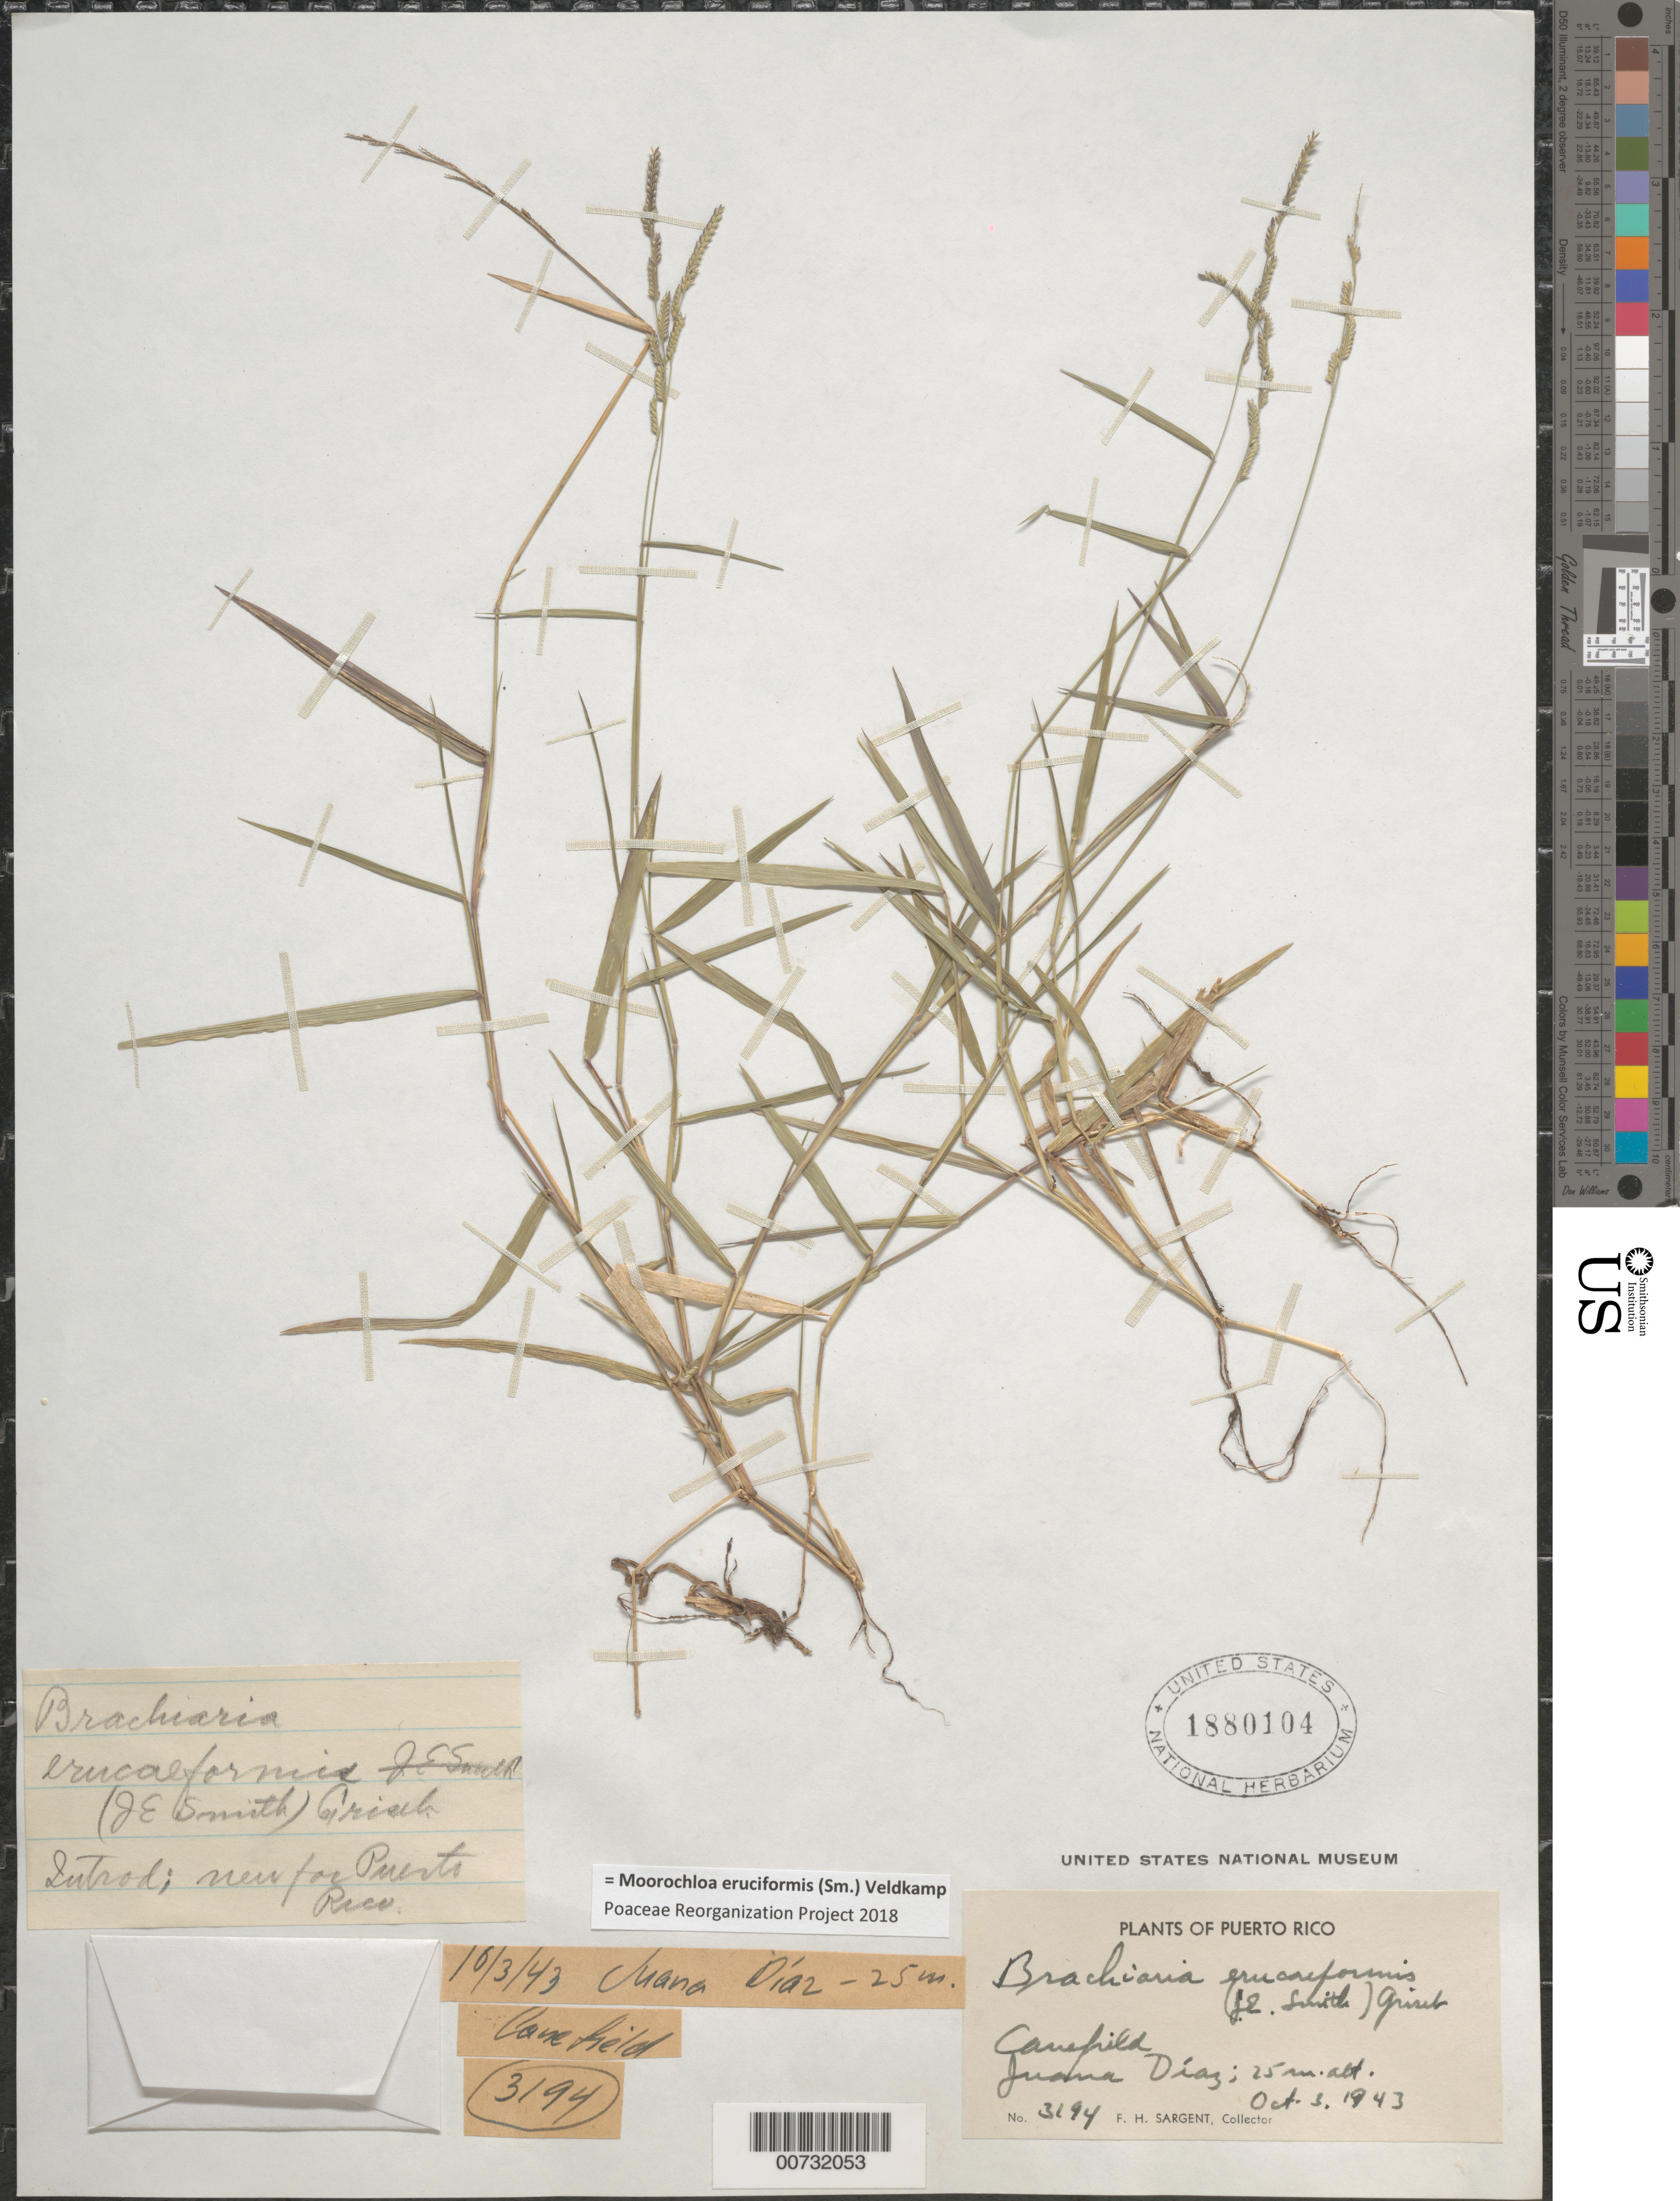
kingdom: Plantae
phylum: Tracheophyta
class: Liliopsida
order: Poales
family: Poaceae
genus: Moorochloa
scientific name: Moorochloa eruciformis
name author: (Sm.) Veldkamp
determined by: Poaceae Reorganization Project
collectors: F. H. Sargent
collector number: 3194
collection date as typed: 03 Oct 1943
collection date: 1943-10-03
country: Puerto Rico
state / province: Juana Díaz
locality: Juana Diaz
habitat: Canefield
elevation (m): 25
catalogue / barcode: US 1880104